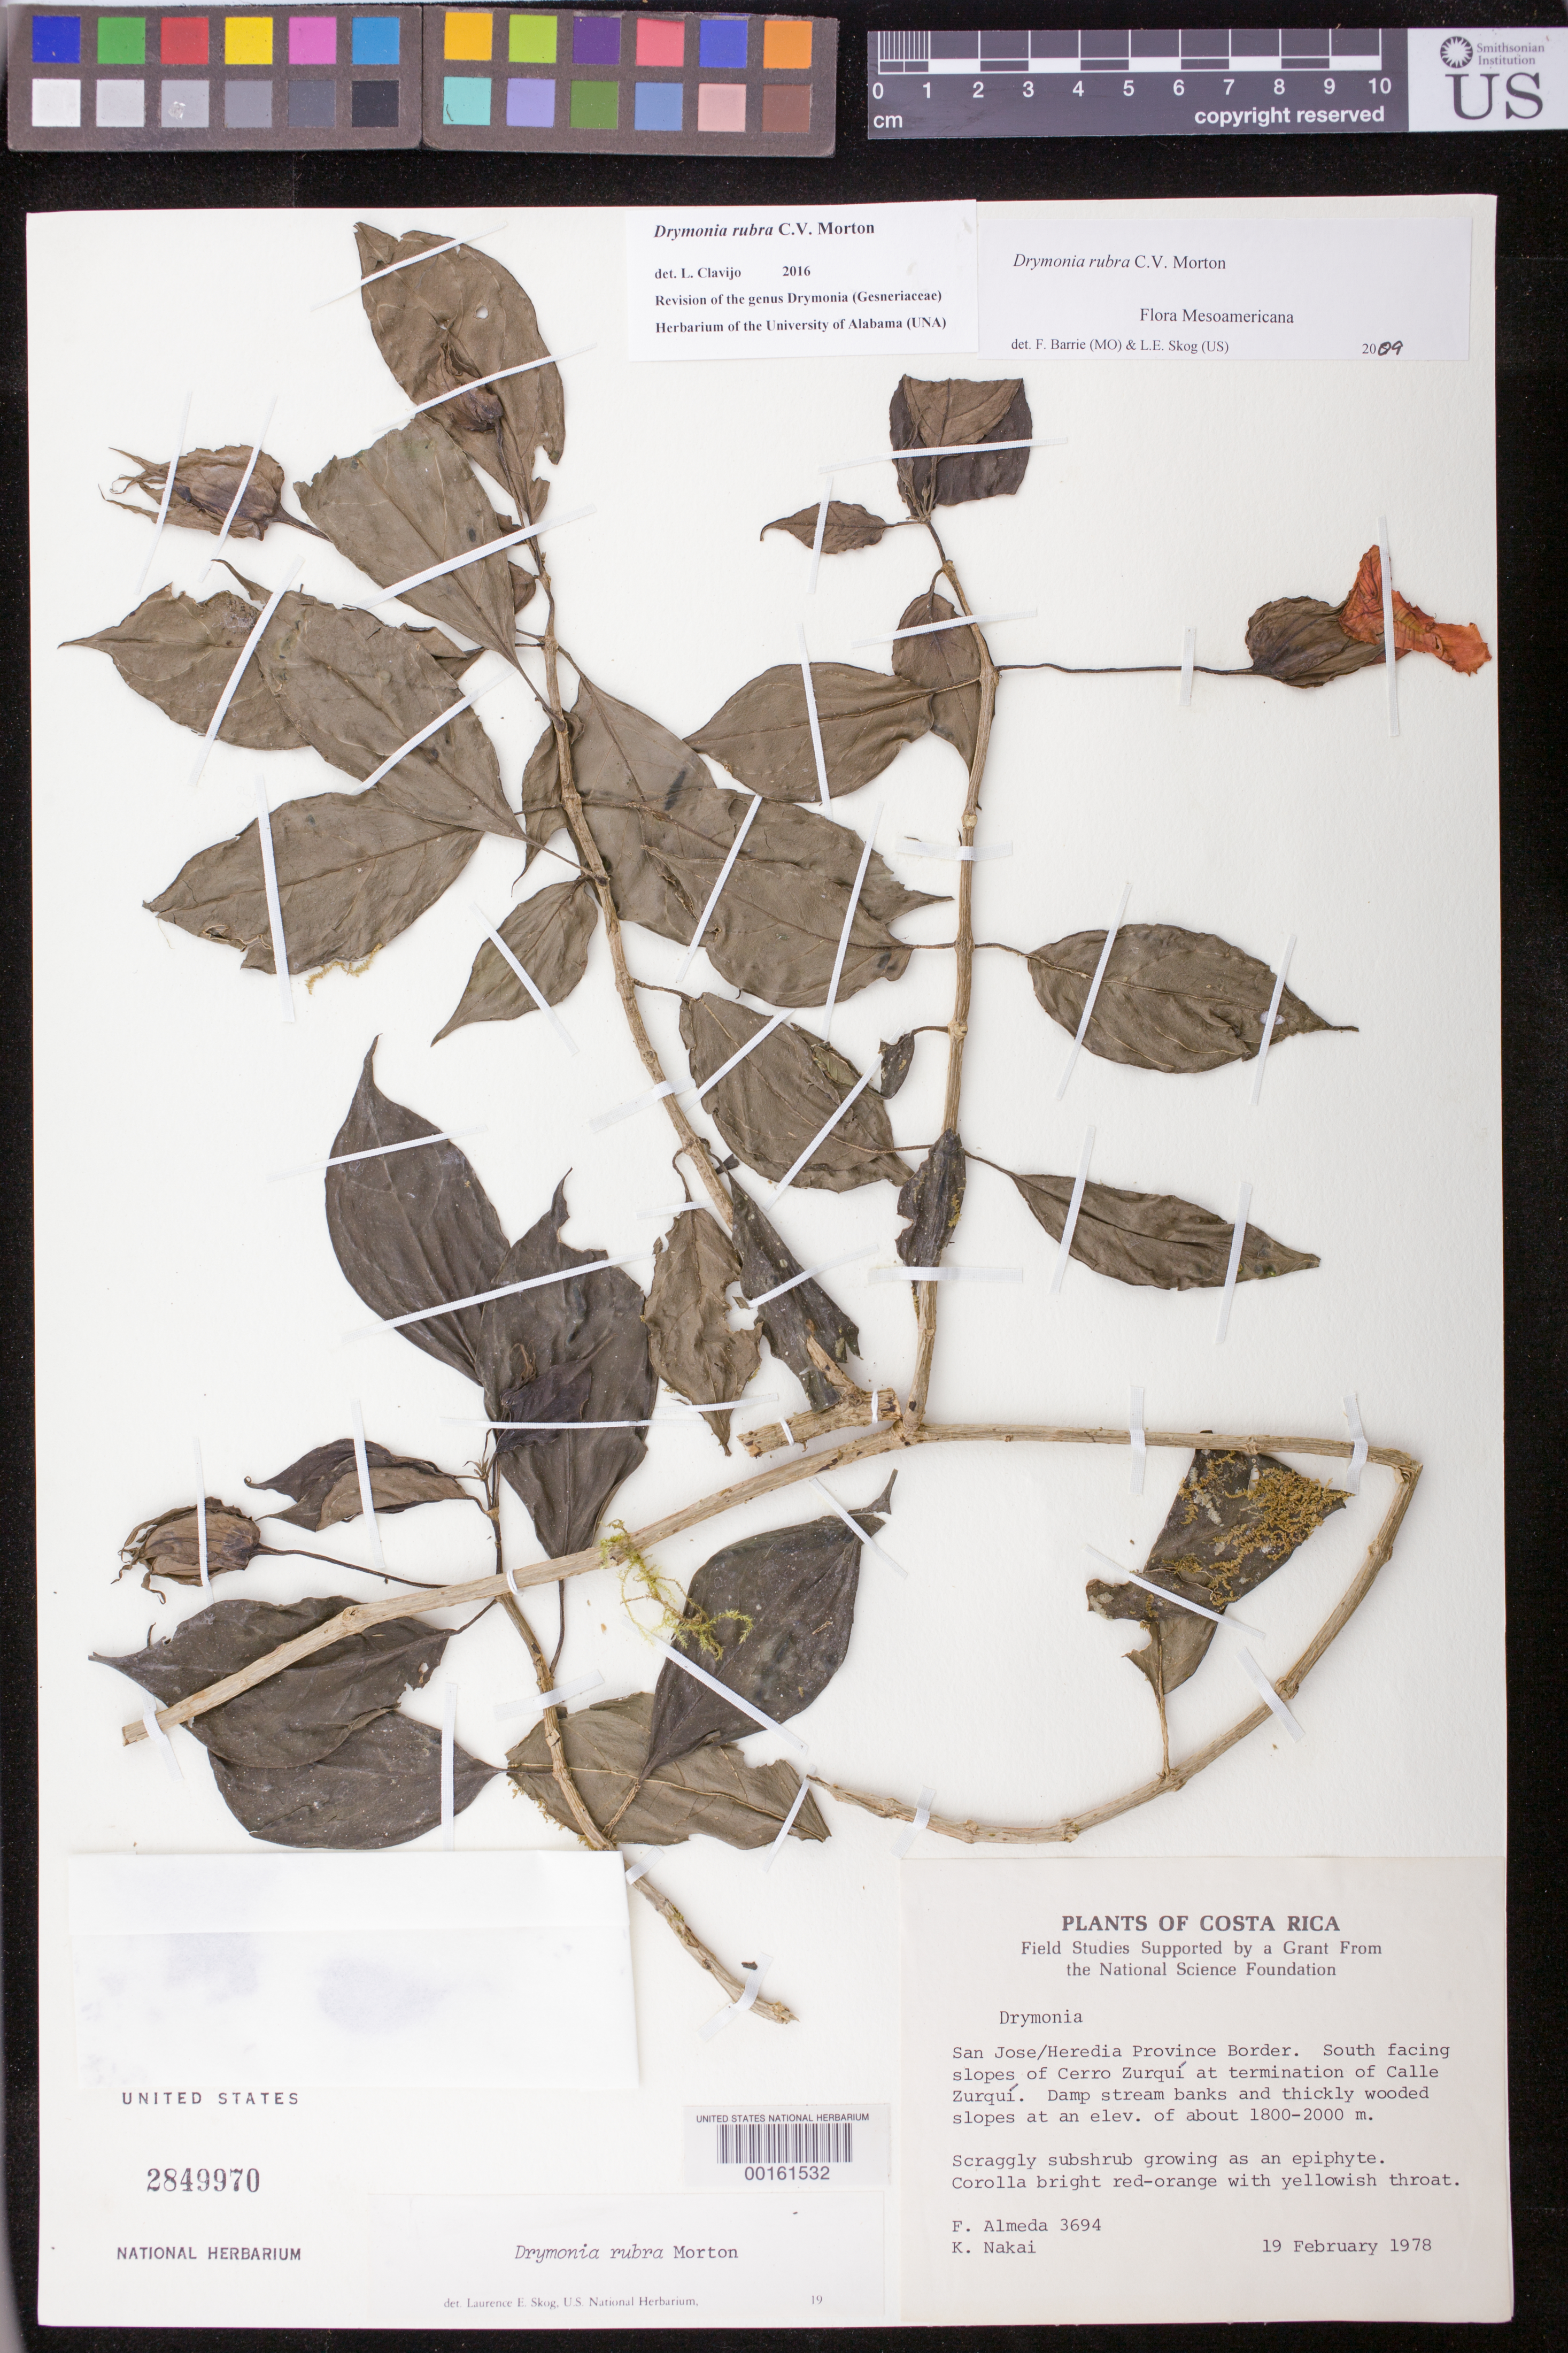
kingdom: Plantae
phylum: Tracheophyta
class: Magnoliopsida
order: Lamiales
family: Gesneriaceae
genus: Drymonia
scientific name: Drymonia rubra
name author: C.V. Morton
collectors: F. Almeda & K. M. Nakai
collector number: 3694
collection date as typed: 19 Feb 1978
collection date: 1978-02-19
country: Costa Rica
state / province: Heredia/San José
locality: South facing slopes of Cerro Zurqui at termination of Calle Zurqui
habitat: Damp stream banks and thickly wooded slopes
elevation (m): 1800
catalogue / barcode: US 2849970